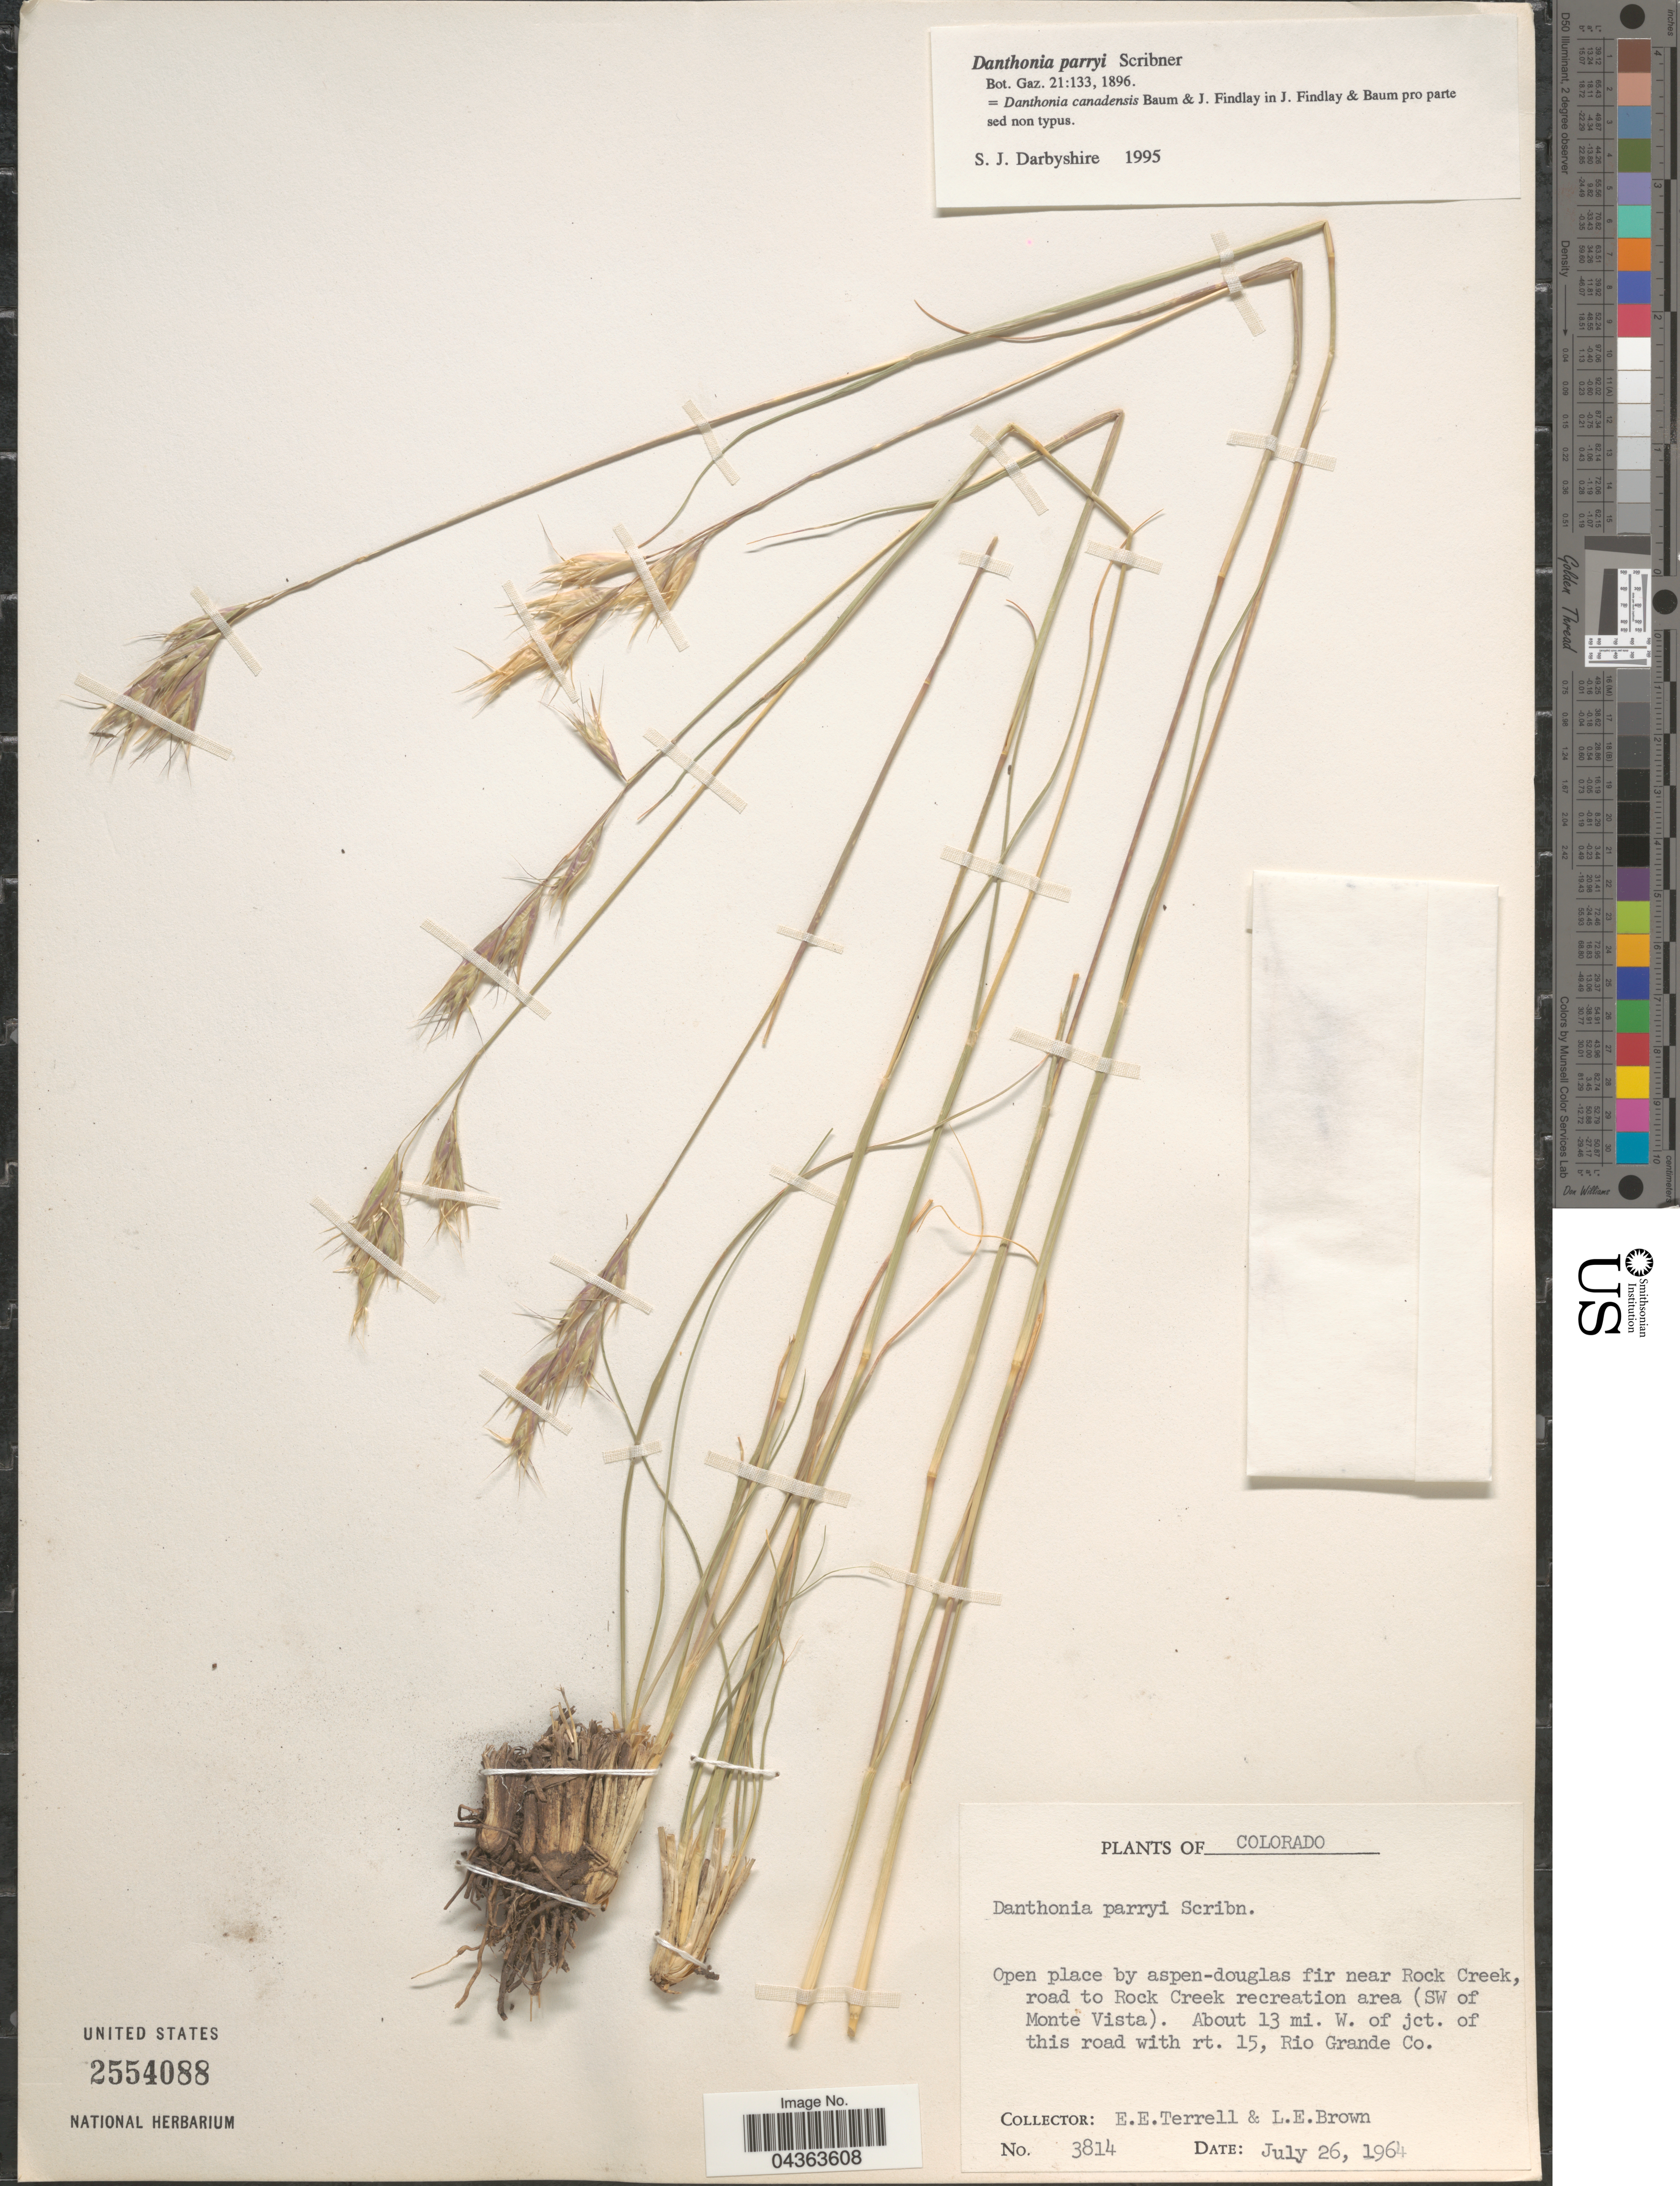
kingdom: Plantae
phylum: Tracheophyta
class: Liliopsida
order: Poales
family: Poaceae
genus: Danthonia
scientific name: Danthonia parryi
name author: Scribn.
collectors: E. E. Terrell & L. E. Brown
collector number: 3814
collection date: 1964-07-26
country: United States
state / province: Colorado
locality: Open place by aspen-douglas fir near Rock Creek, road to Rock Creek recreation area (SW of Monte Vista). About 13 mi. W. of jct. of this road with rt. 15, Rio Grande Co.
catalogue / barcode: US 2554088